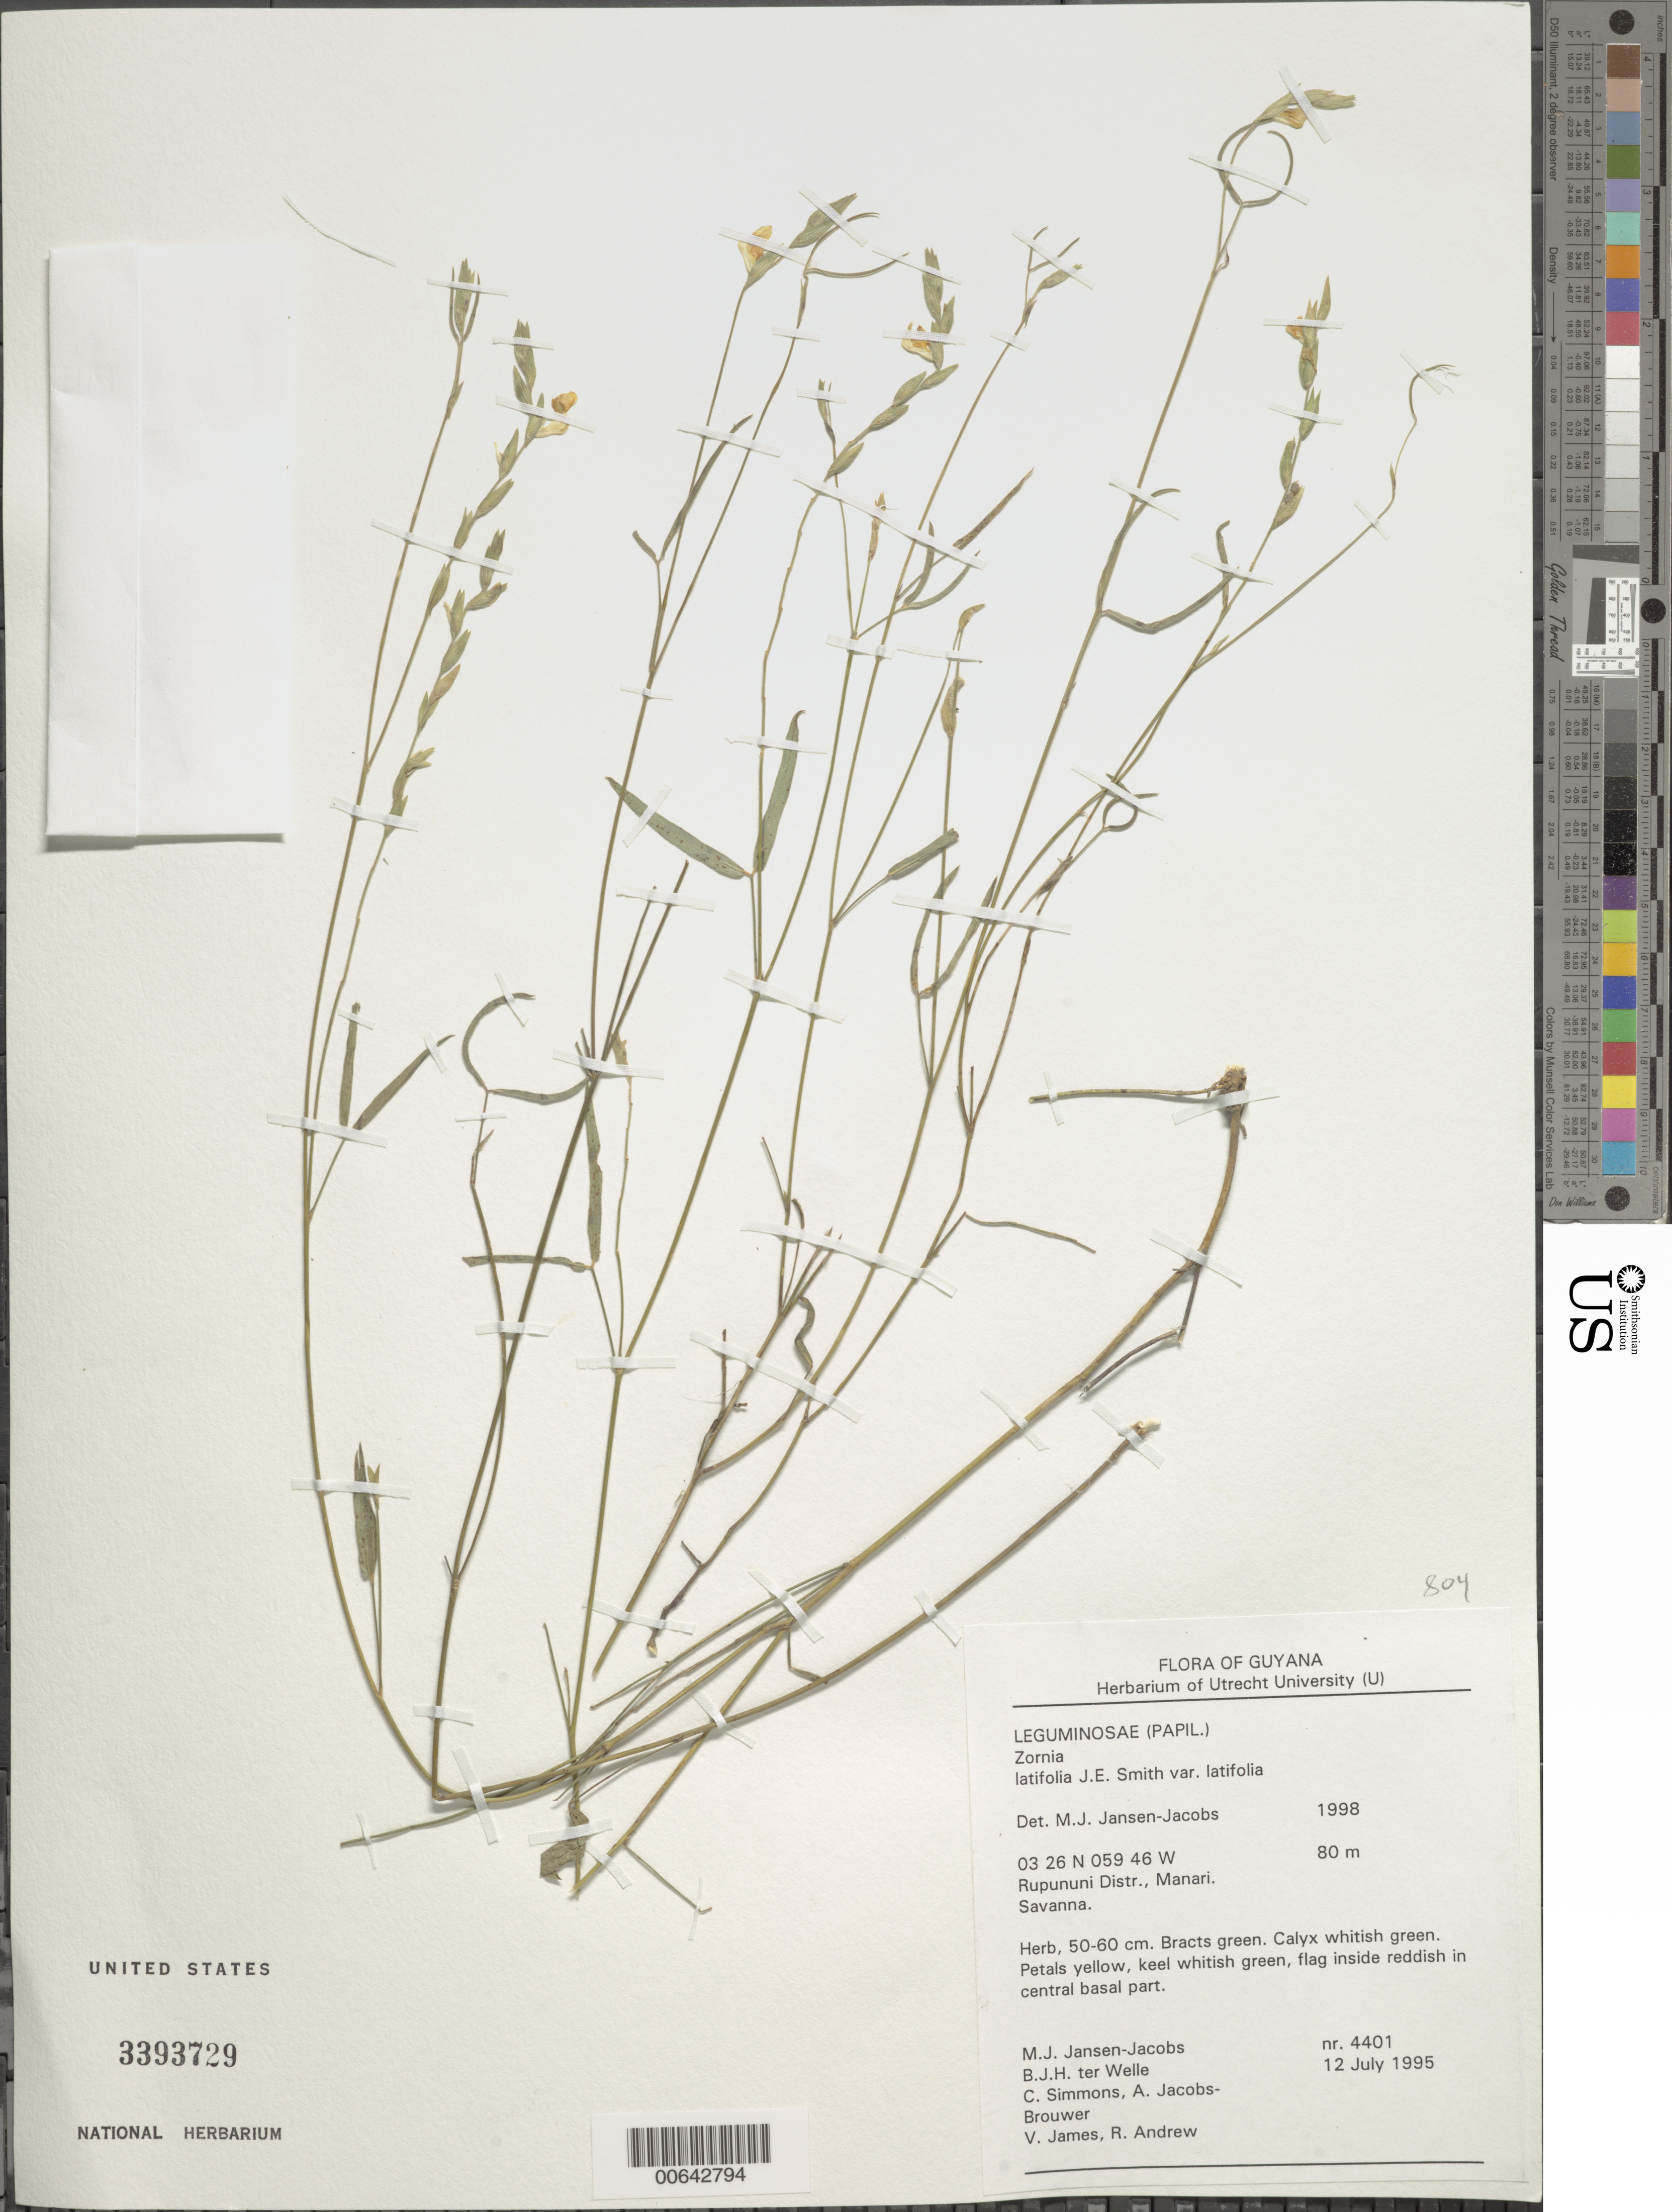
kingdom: Plantae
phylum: Tracheophyta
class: Magnoliopsida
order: Fabales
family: Fabaceae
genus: Zornia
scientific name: Zornia latifolia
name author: Sm.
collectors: M. J. Jansen-Jacobs, B. Welle, C. Simmons, A. Jacobs-Brouwer, V. James & R. Andrew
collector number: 4401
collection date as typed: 12-Jul-95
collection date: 1995-07-12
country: Guyana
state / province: U. Takutu-U. Essequibo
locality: Manari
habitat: Savanna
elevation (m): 80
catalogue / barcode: US 3393729